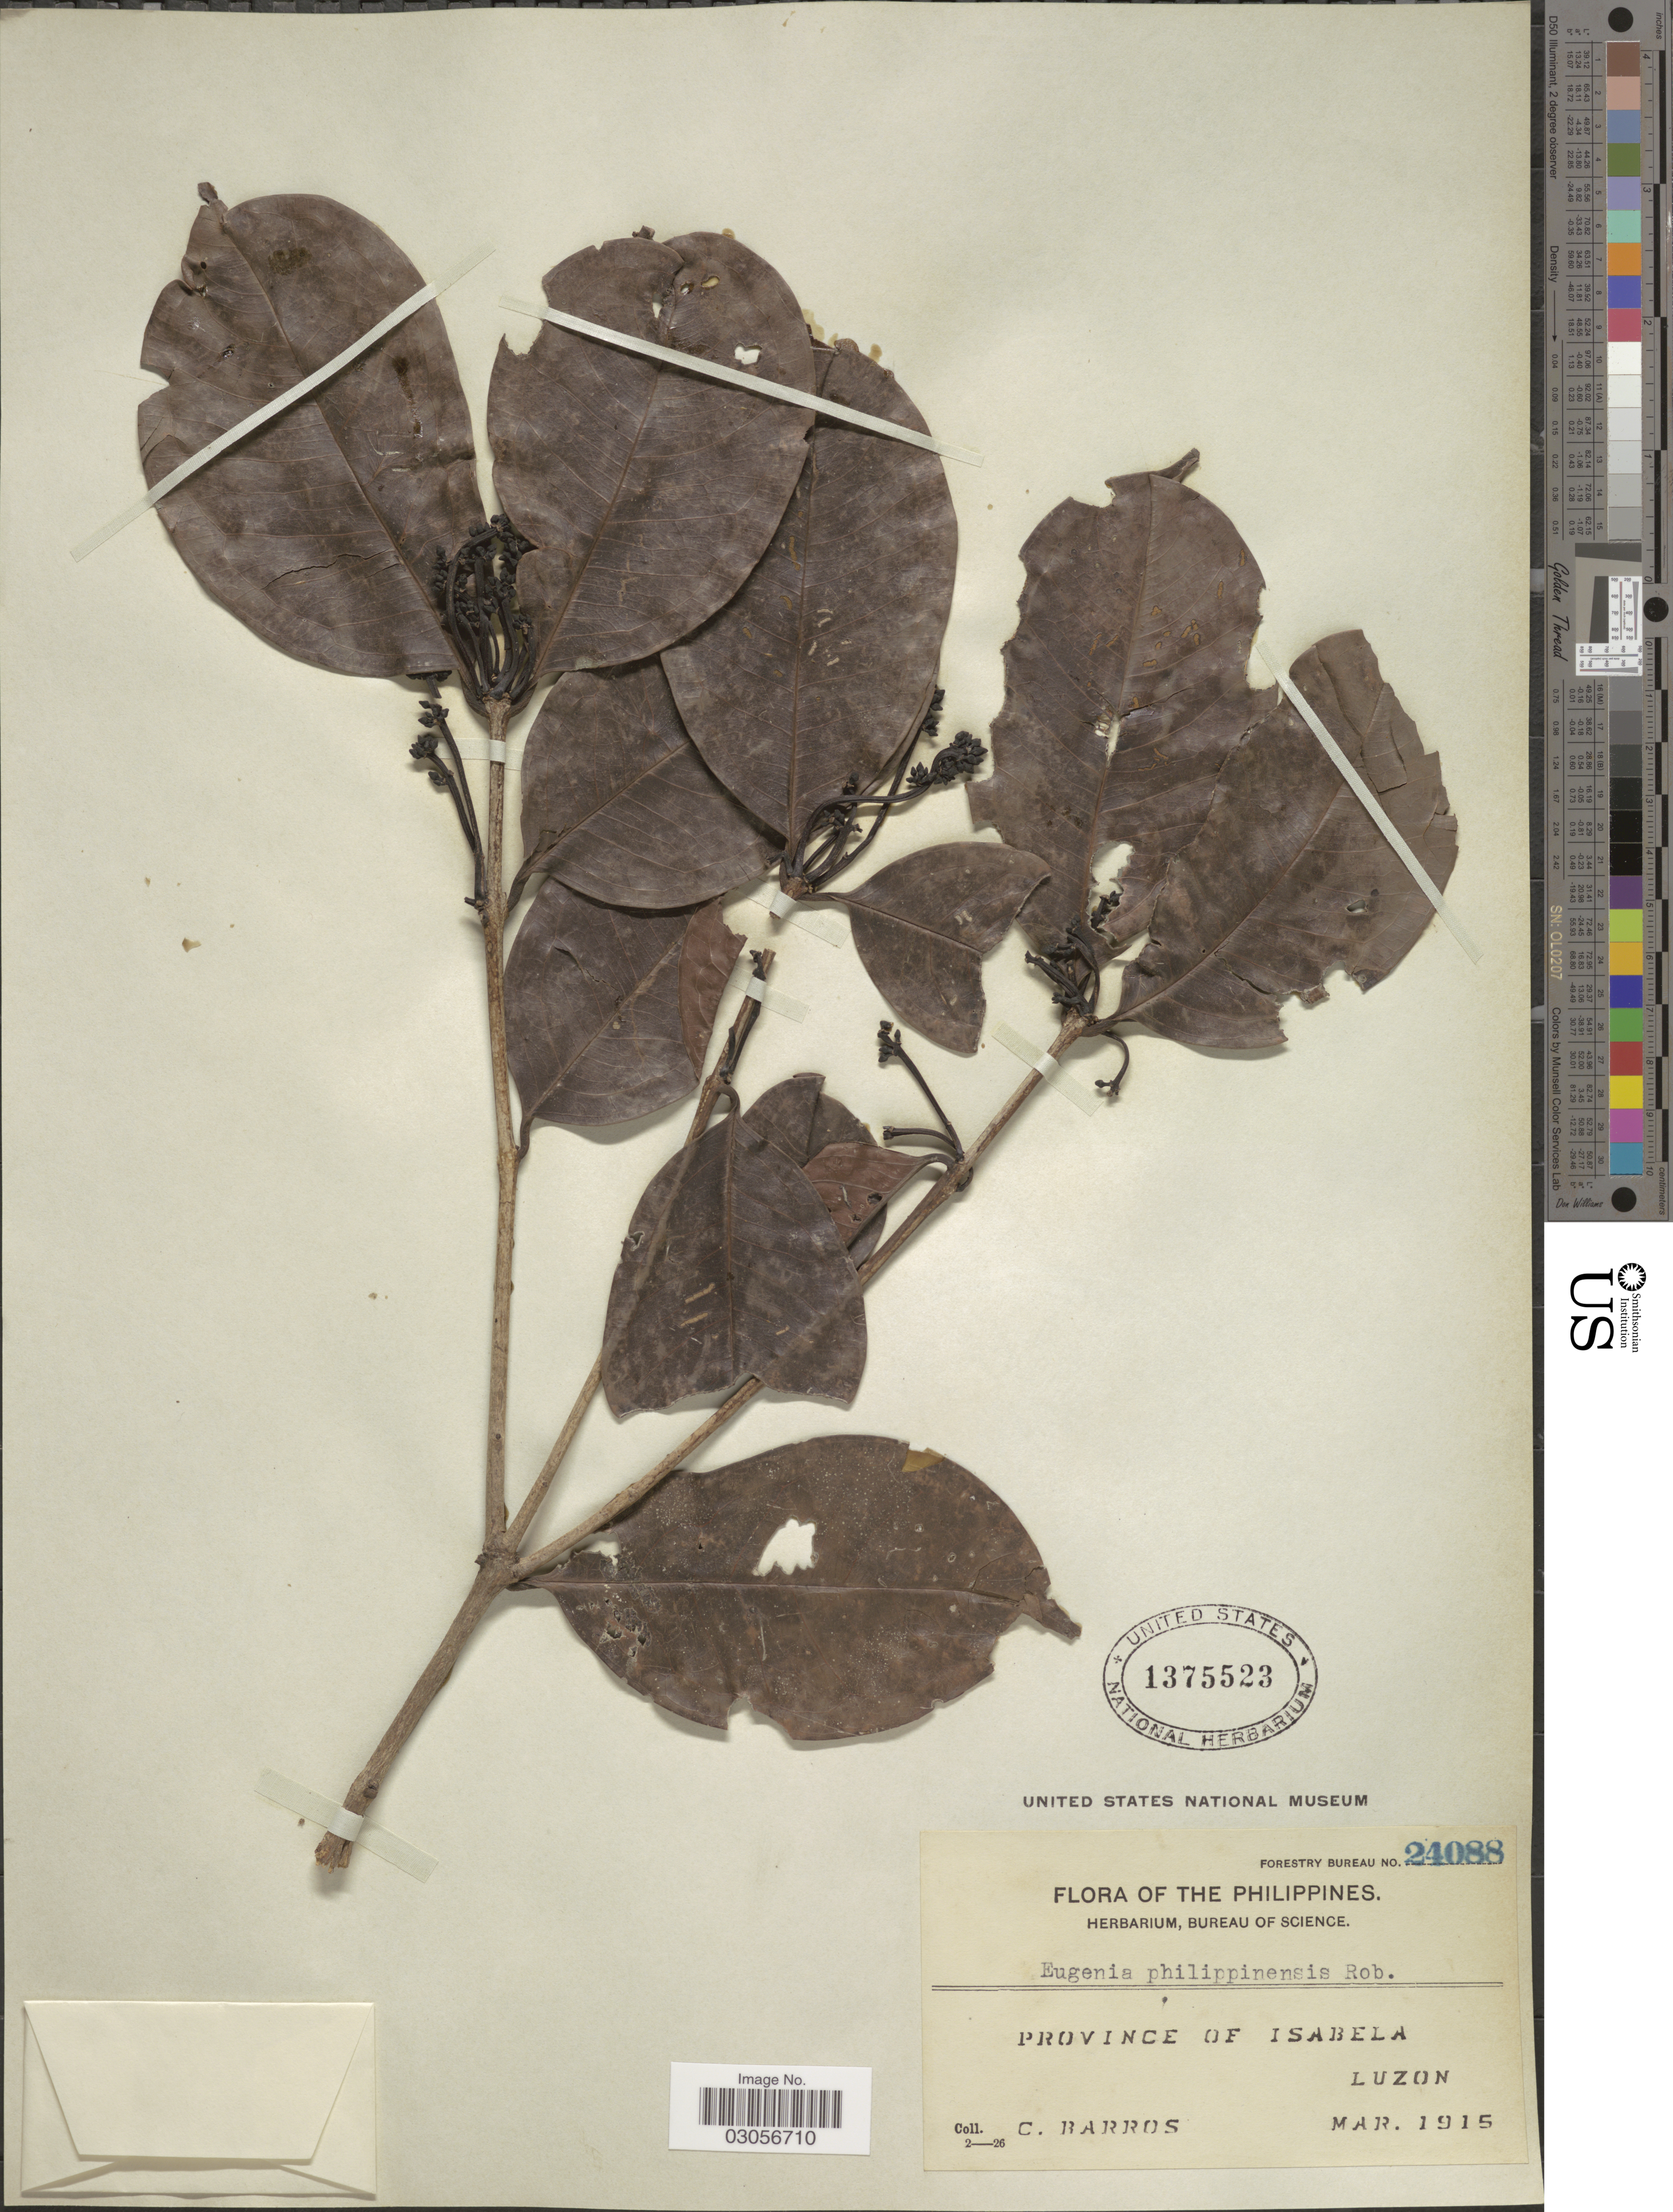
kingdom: Plantae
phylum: Tracheophyta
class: Magnoliopsida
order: Myrtales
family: Myrtaceae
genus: Syzygium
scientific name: Syzygium philippinense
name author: (C.B. Rob.) Merr.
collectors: C. Barros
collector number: Forestry Bureau 24088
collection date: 1915-03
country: Philippines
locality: Province of Isabela. Luzon.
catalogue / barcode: US 1375523